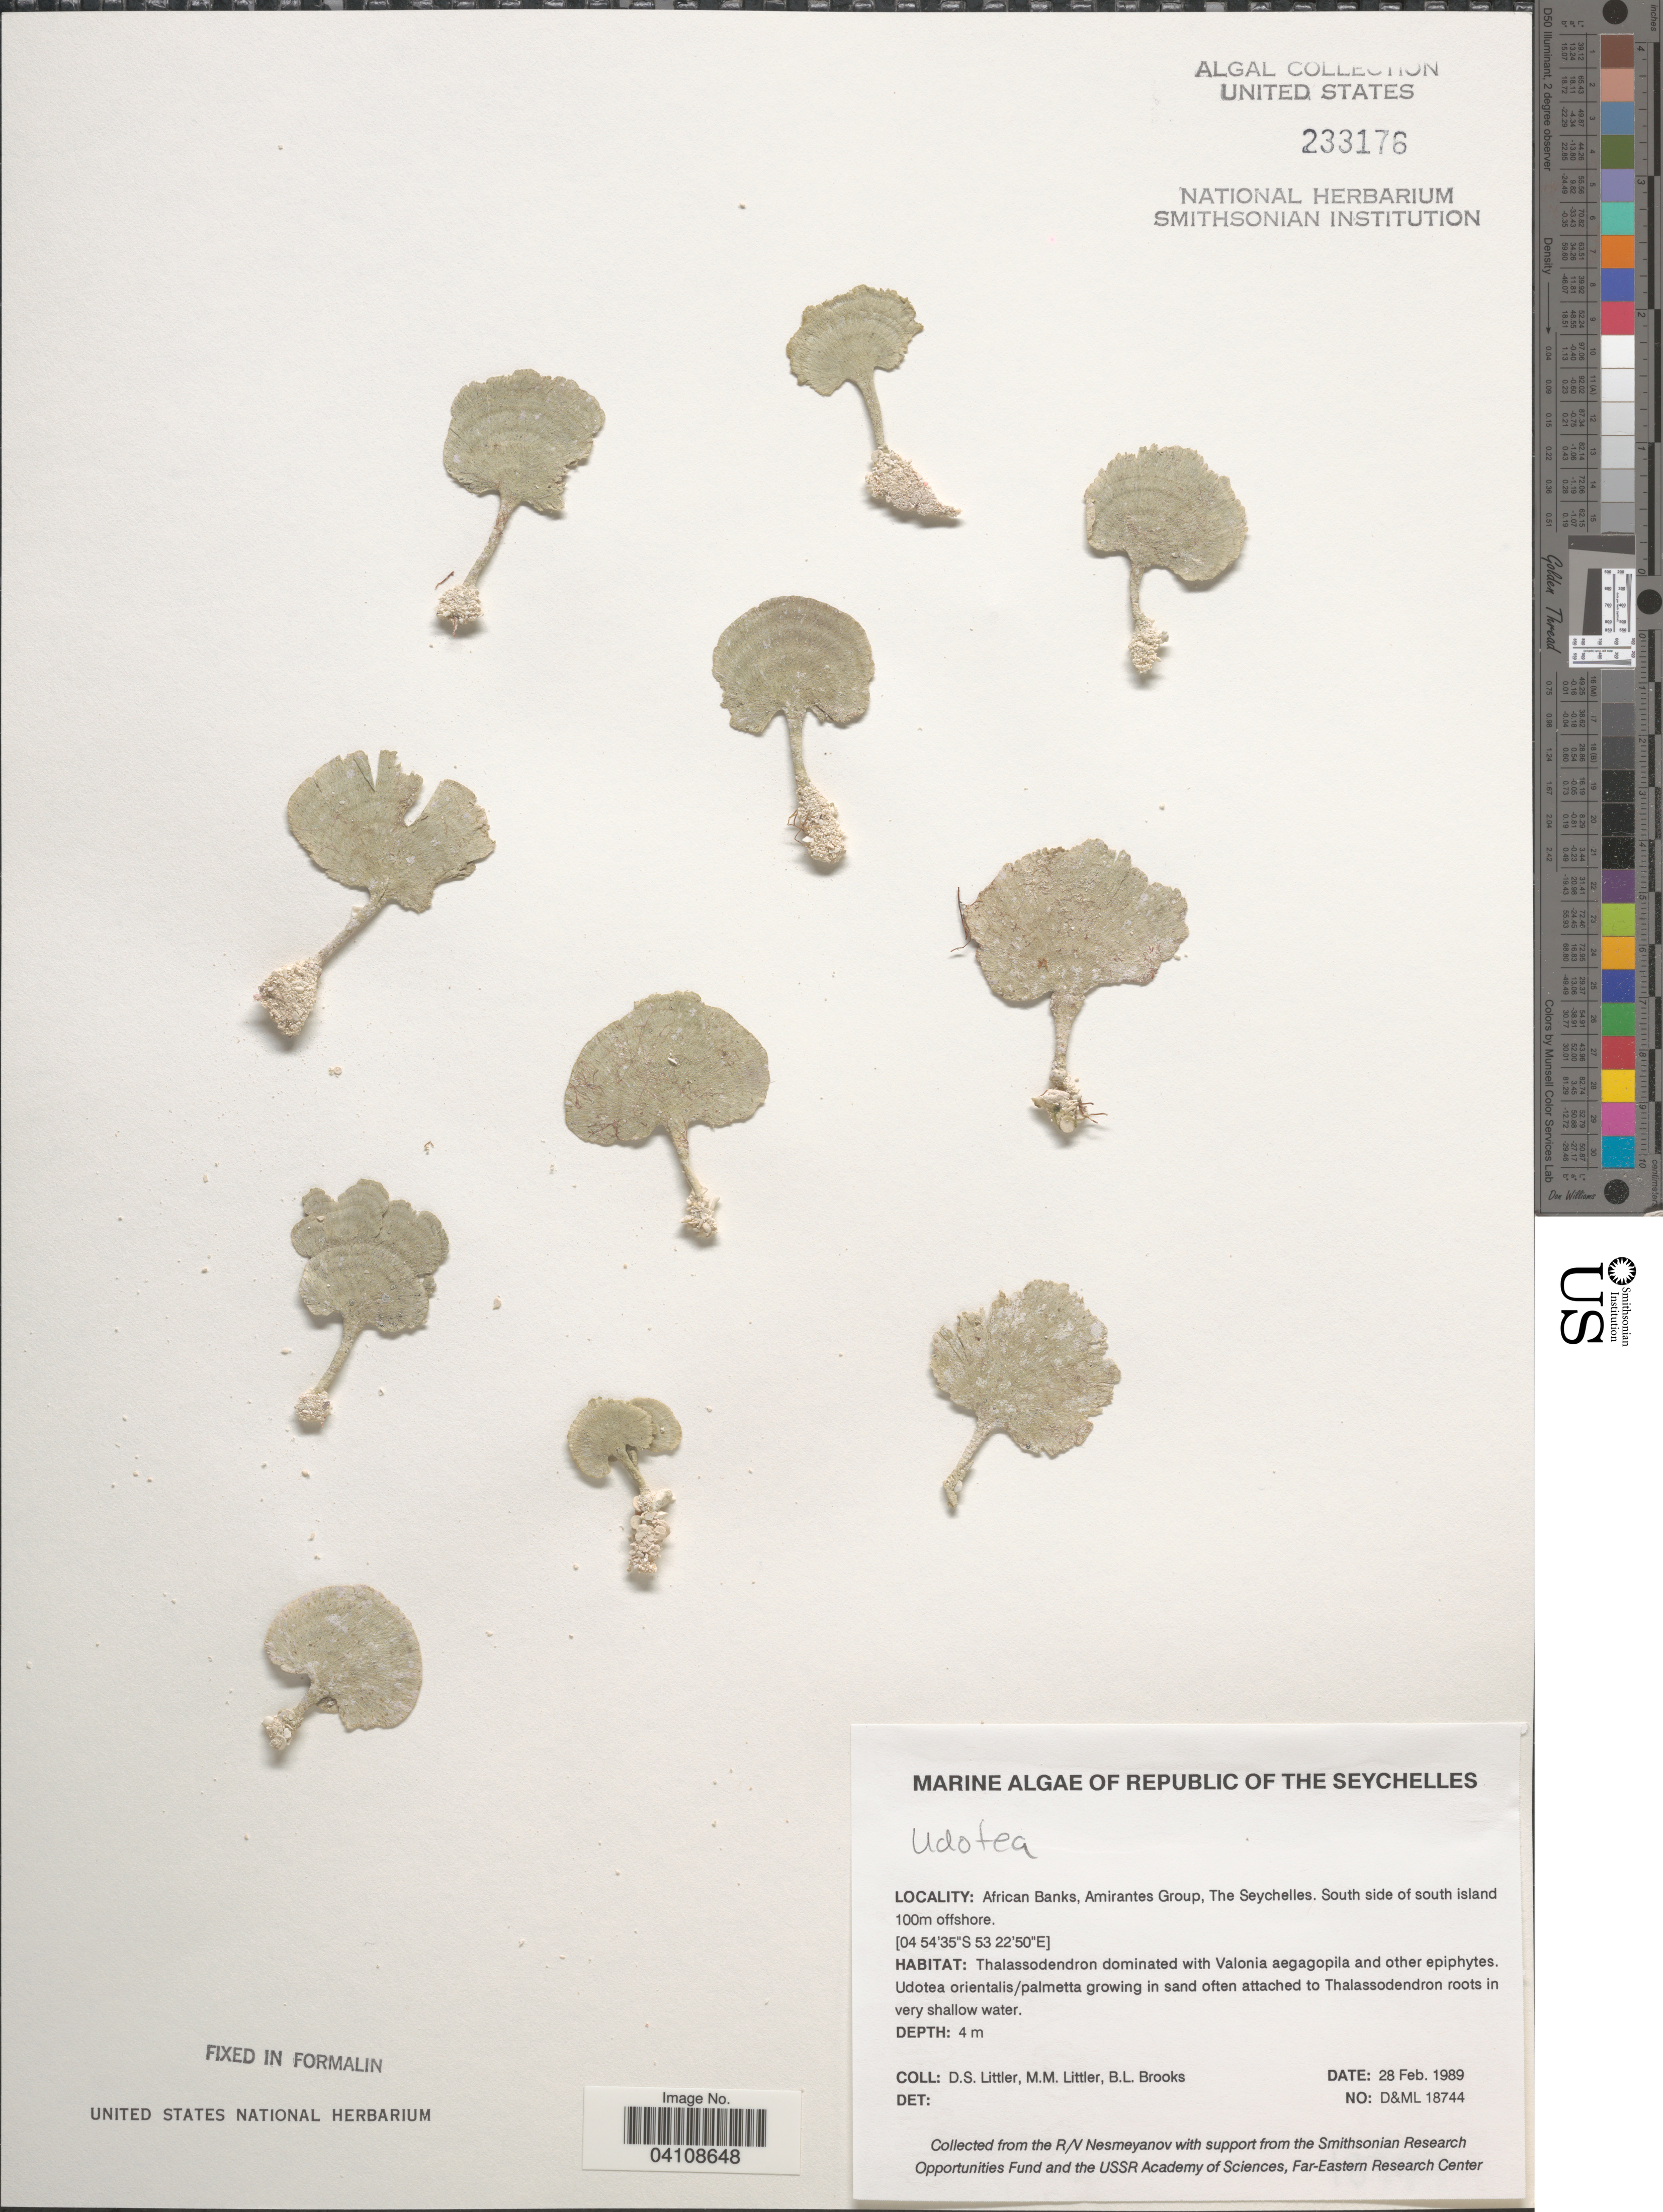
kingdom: Plantae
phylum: Chlorophyta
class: Ulvophyceae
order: Bryopsidales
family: Udoteaceae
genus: Udotea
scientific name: Udotea sp.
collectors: D. S. Littler & B. Brooks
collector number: D&ML18744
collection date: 1989-02-28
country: Seychelles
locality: Republic of The Seychelles. African Banks, Amirantes Group. South side of south island 100m offshore.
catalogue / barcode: US 233176